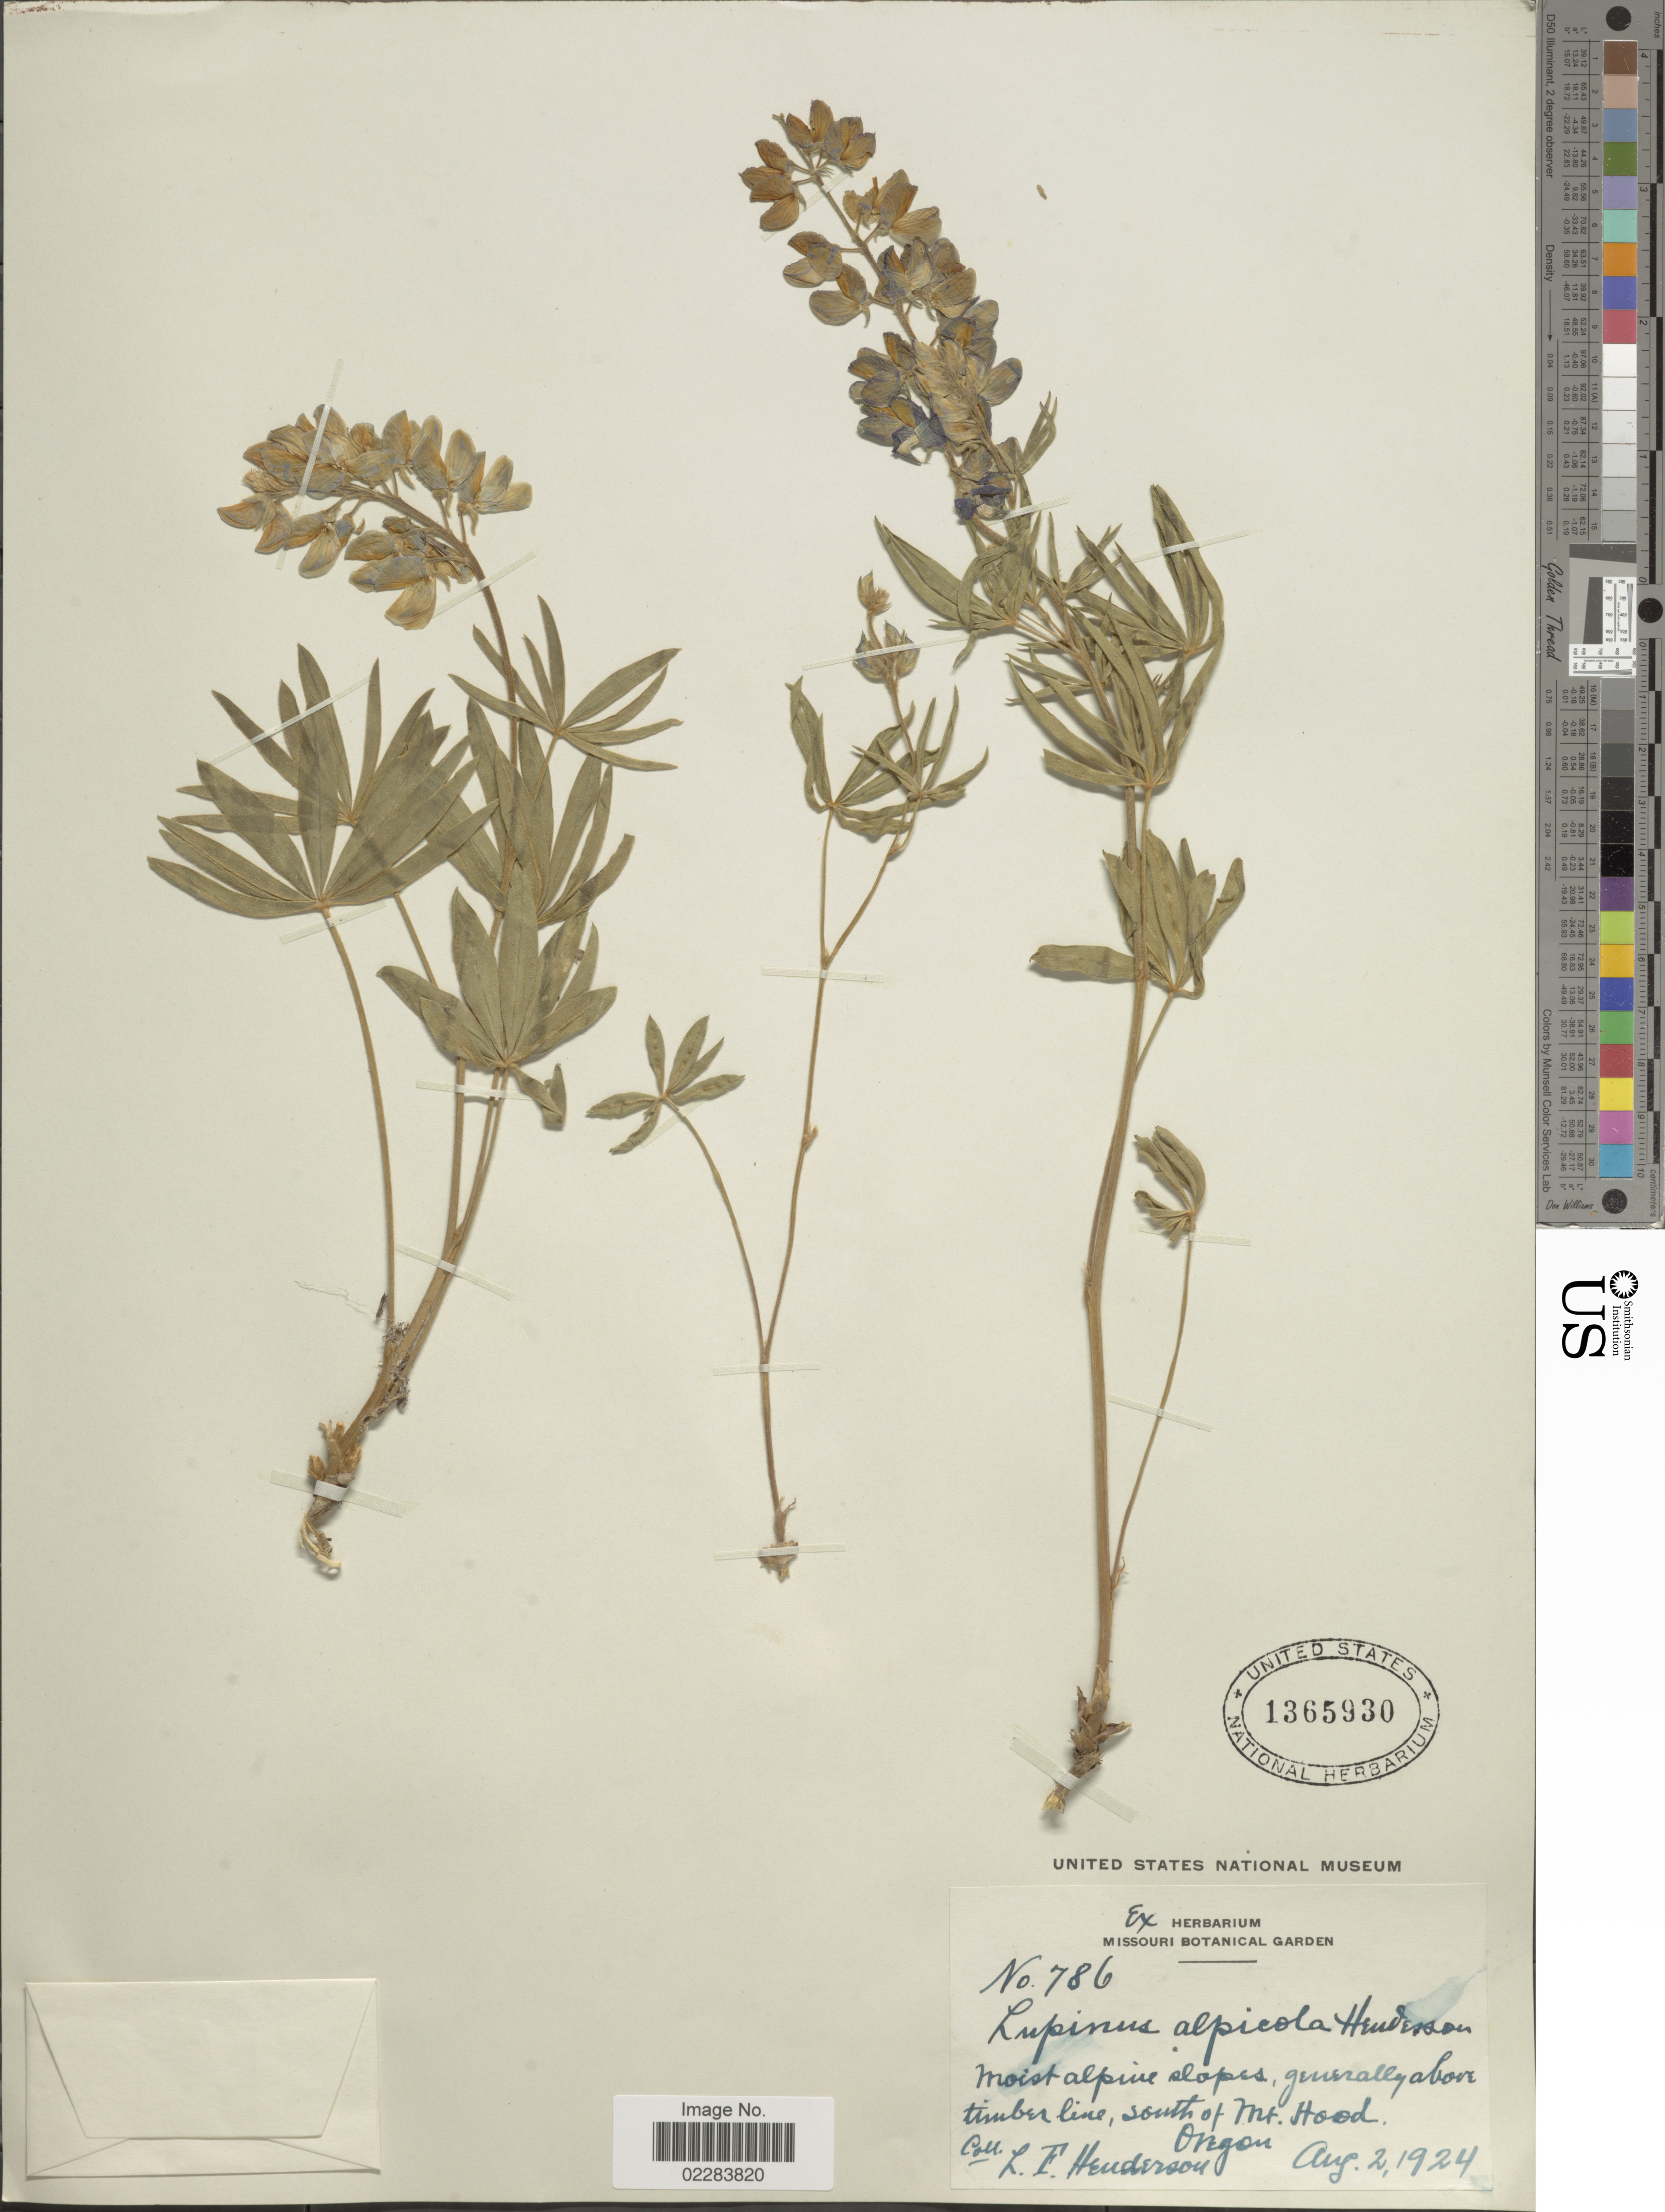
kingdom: Plantae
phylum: Tracheophyta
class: Magnoliopsida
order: Fabales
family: Fabaceae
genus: Lupinus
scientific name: Lupinus alpicola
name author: L.F. Hend. ex Piper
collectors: L. Henderson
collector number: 786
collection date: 1924-08-02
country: United States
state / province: Oregon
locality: Moist alpine slopes, generally above timber line, south of Mt. Hood.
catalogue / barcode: US 1365930